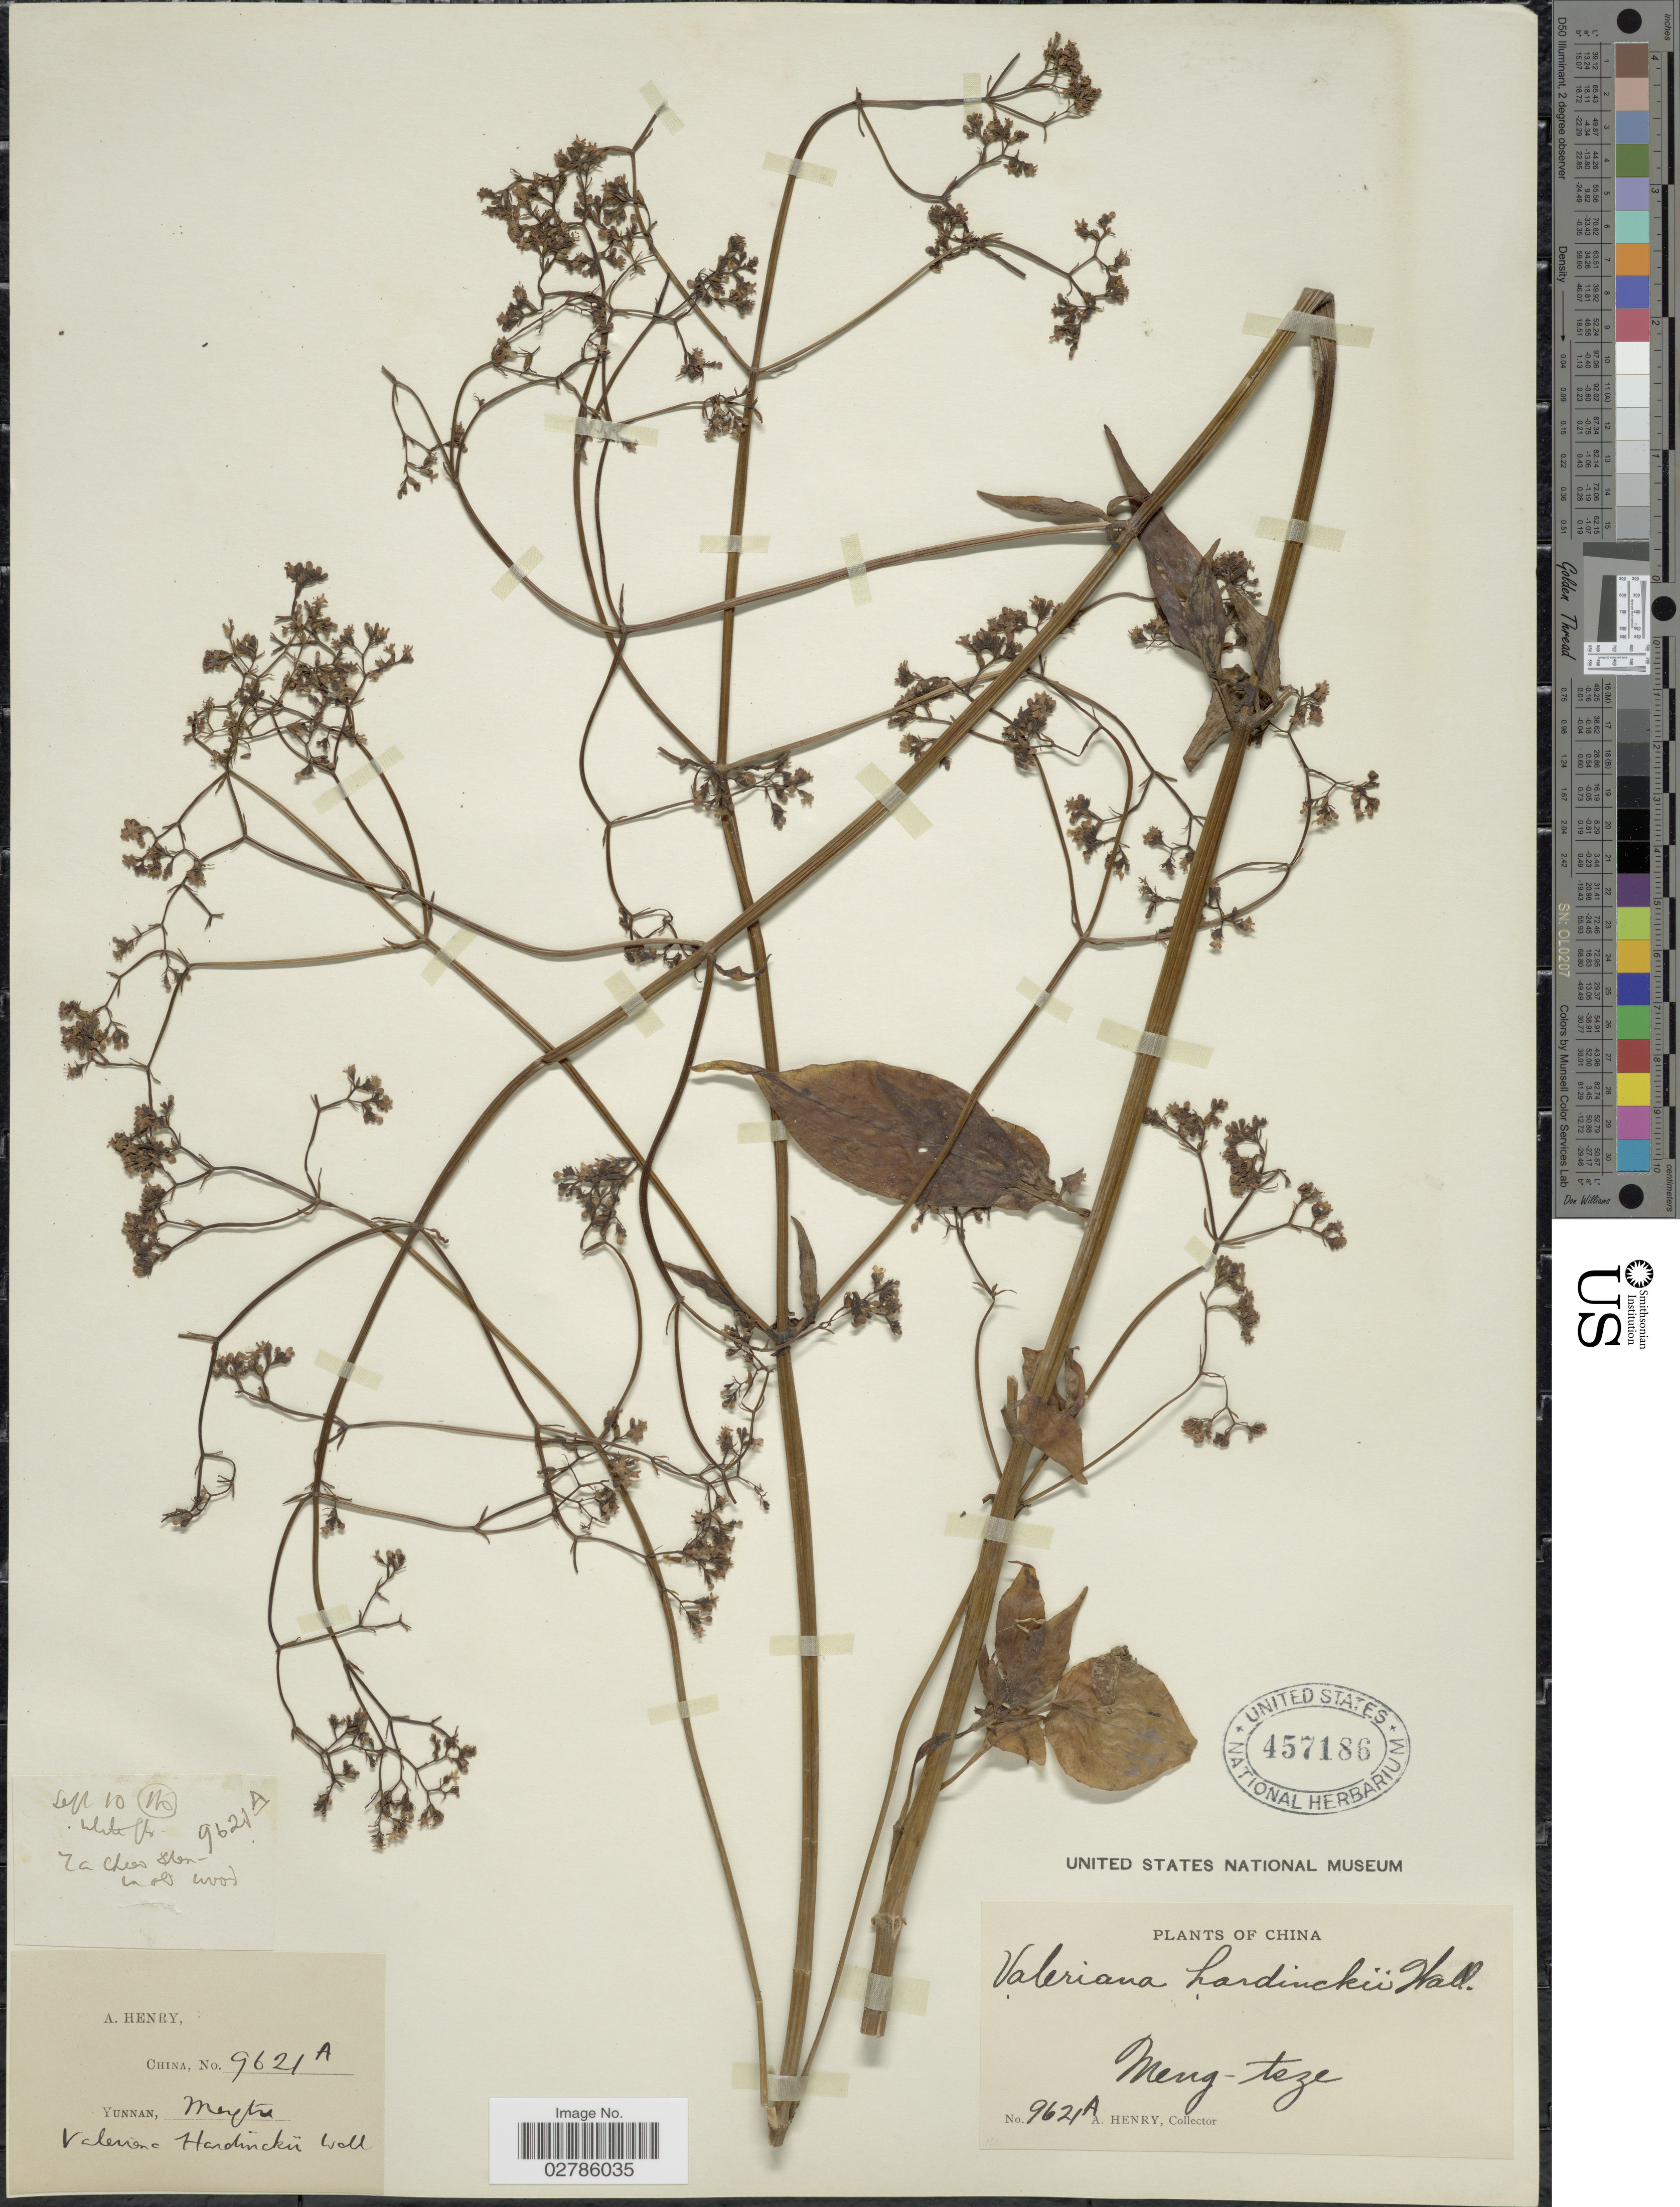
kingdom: Plantae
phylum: Tracheophyta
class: Magnoliopsida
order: Dipsacales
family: Caprifoliaceae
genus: Valeriana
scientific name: Valeriana hardwickii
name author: Wall.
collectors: A. Henry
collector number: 9621 A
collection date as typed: Transcribed d/m/y: /9/10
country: China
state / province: Yunnan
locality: Meng-tsze. Ta chiao Shen. Ho.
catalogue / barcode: US 457186